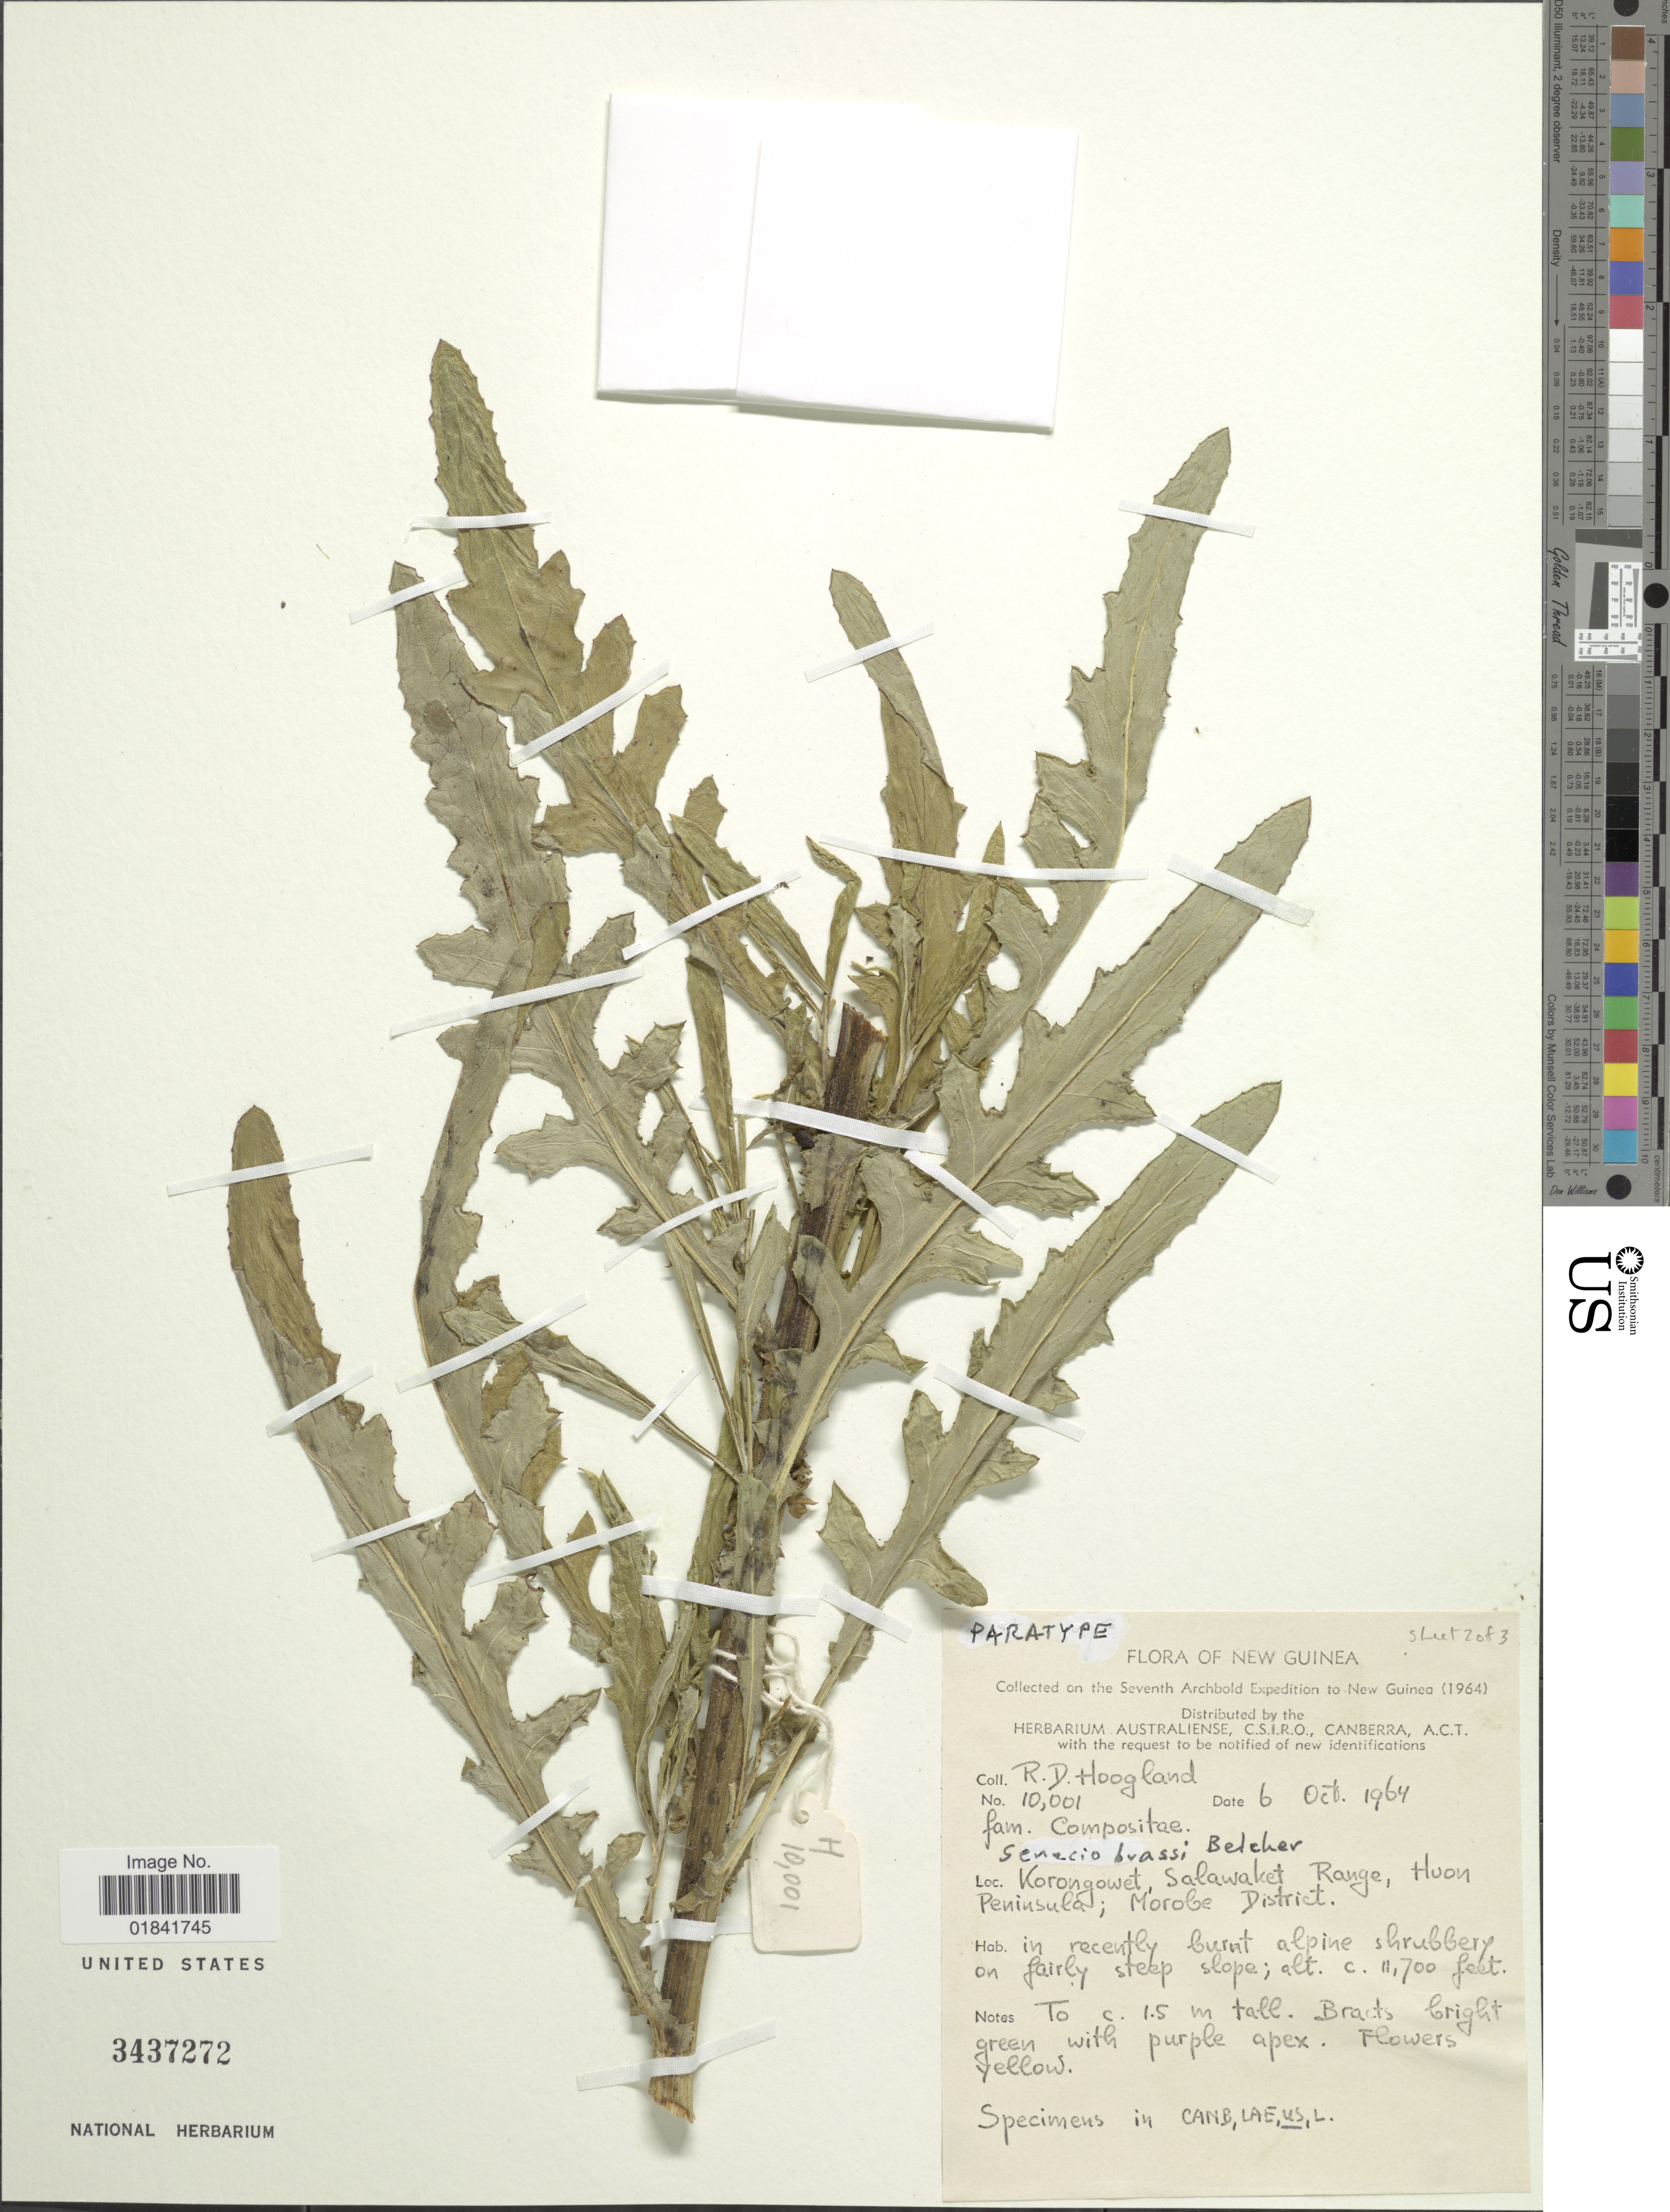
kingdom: Plantae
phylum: Tracheophyta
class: Magnoliopsida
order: Asterales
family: Asteraceae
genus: Senecio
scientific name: Senecio brassii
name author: Belcher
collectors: R. D. Hoogland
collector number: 10001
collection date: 1964-10-06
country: Papua New Guinea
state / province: Morobe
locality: New Guinea, Korongowet, Salawaket Range, Huon Peninsula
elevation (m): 3566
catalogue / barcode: US 3437272